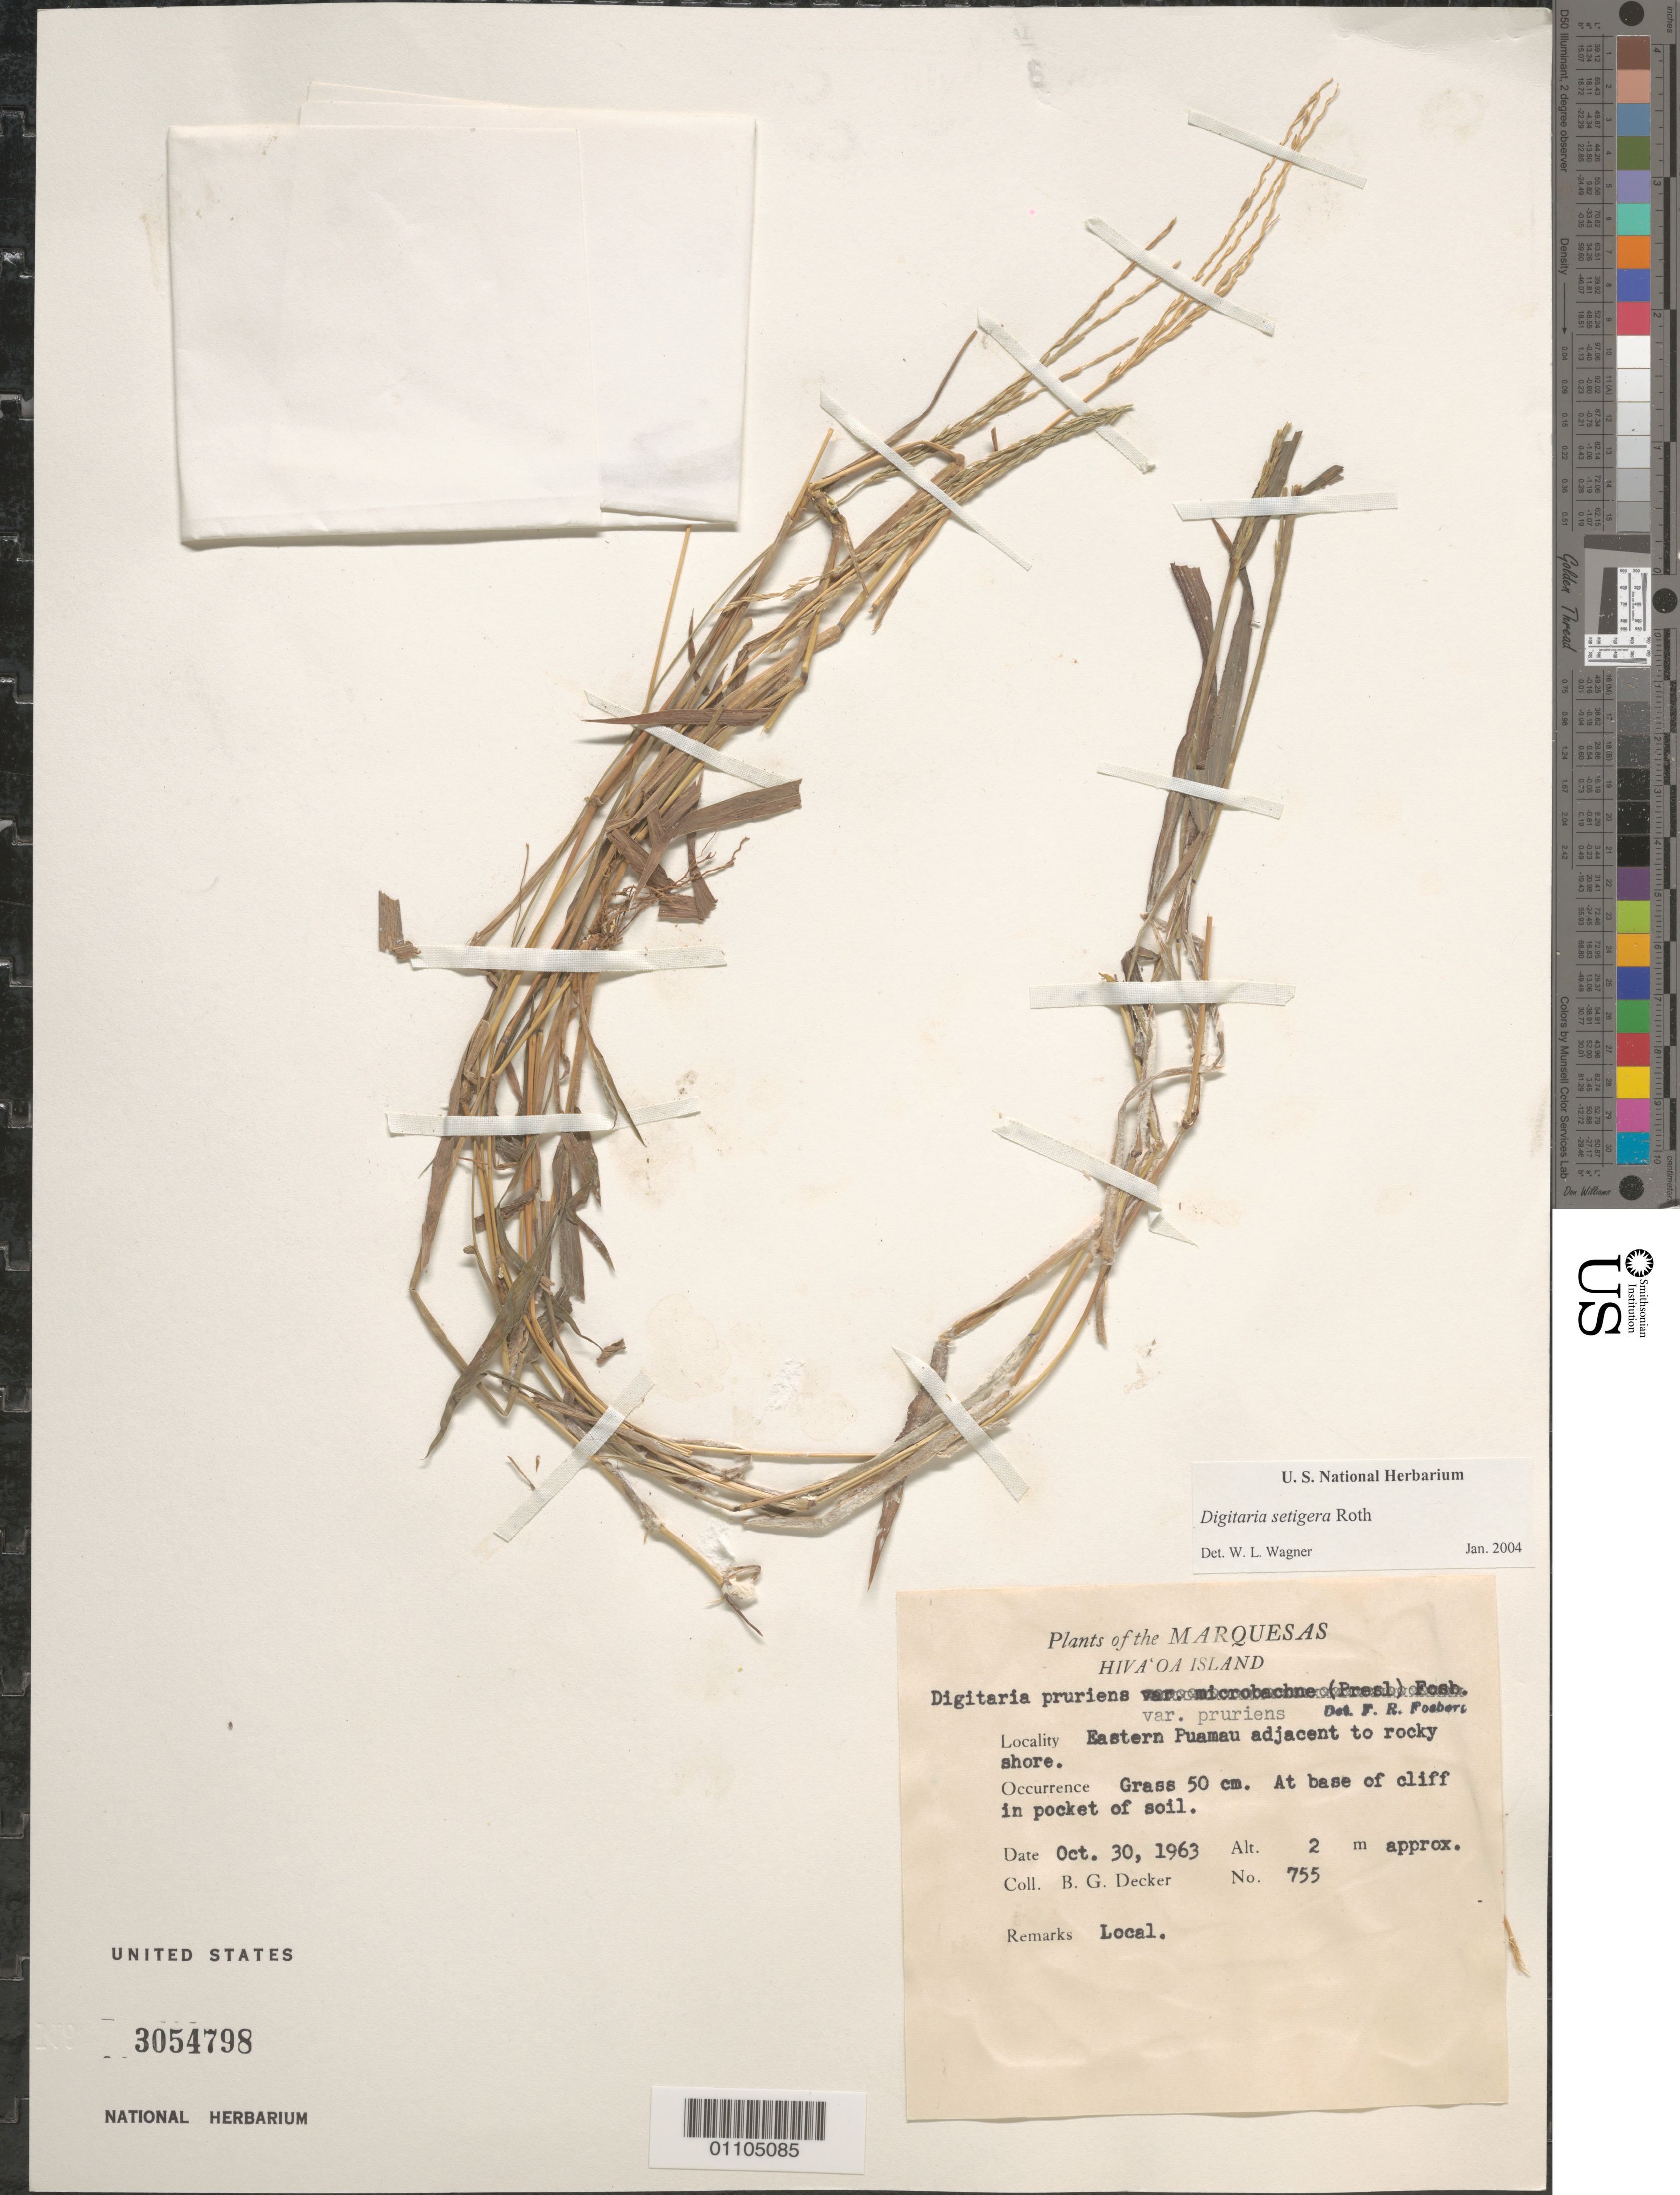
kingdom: Plantae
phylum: Tracheophyta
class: Liliopsida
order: Poales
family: Poaceae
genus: Digitaria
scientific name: Digitaria setigera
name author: Roth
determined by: Wagner, W. L., (BOT), Smithsonian Institution - National Museum of Natural History (UNITED STATES)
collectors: B. G. Decker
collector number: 755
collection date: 1963-10-30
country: French Polynesia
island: Hiva Oa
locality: E Puamau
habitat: At base of cliff in pocket of soil, adjacent to rocky shore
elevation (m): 2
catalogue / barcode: US 3054798